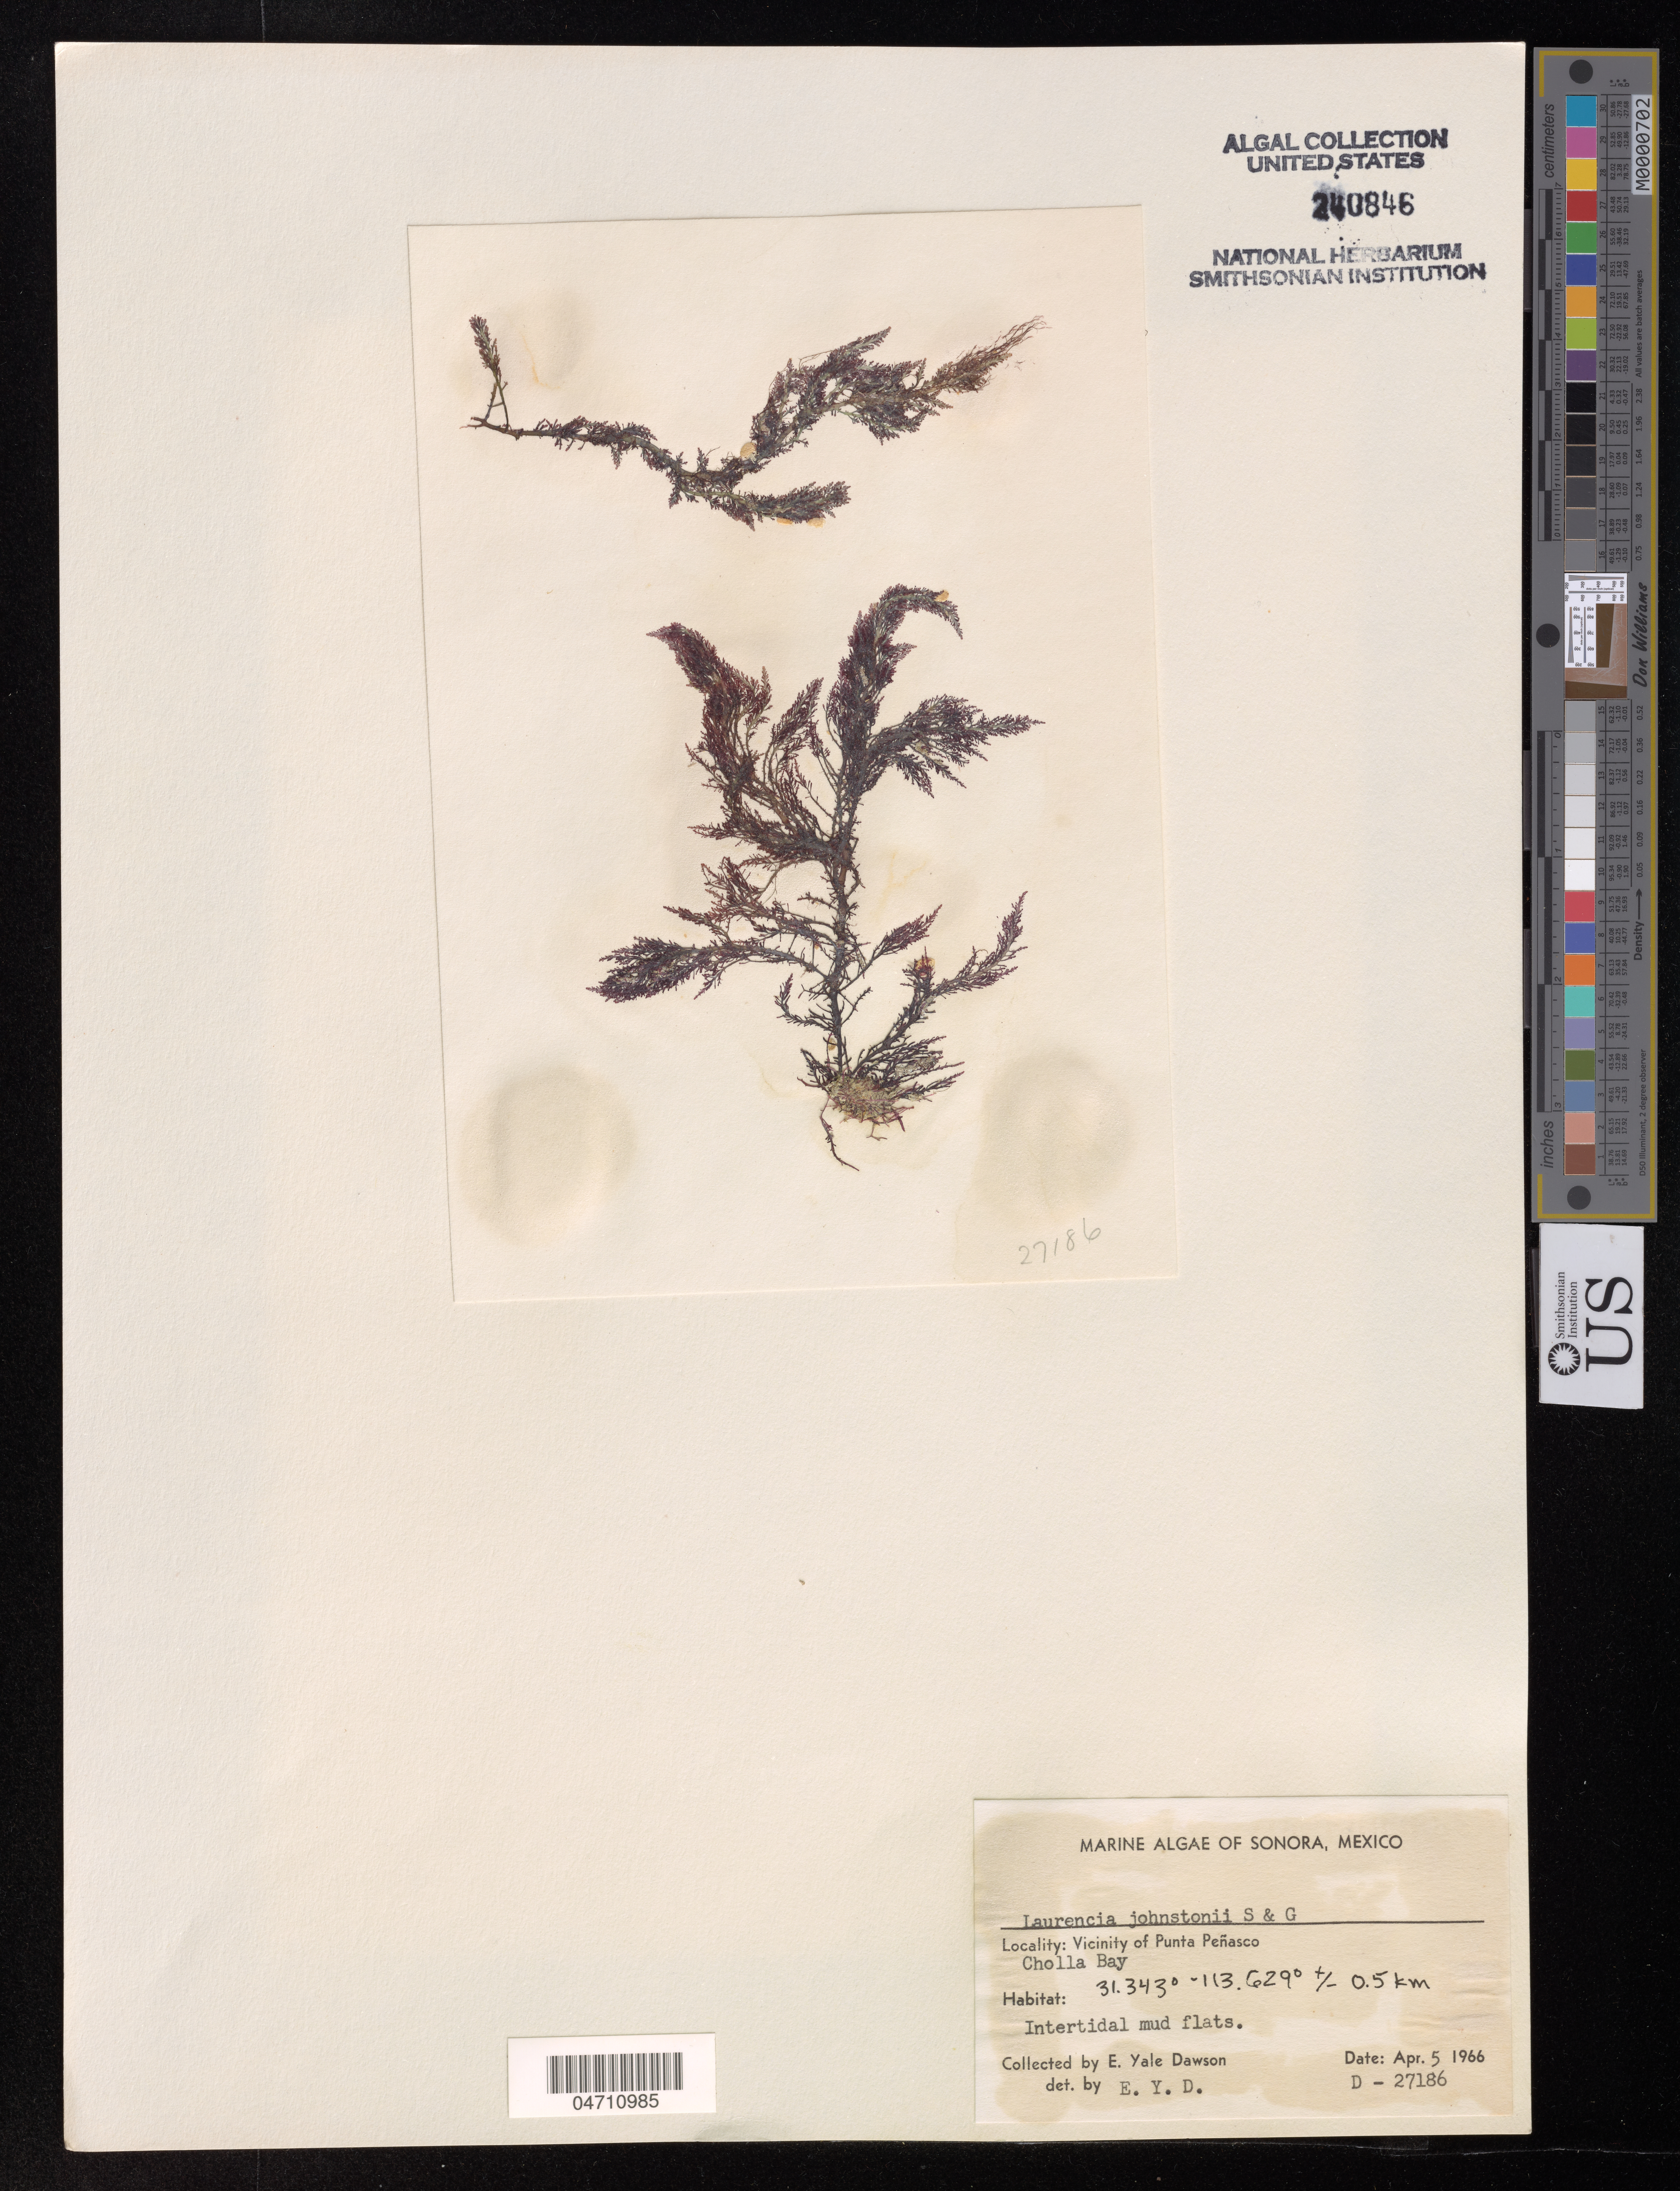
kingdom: Plantae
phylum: Rhodophyta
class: Florideophyceae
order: Ceramiales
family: Rhodomelaceae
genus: Laurencia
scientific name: Laurencia johnstonii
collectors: E. Y. Dawson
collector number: D - 27186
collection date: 1966-04-05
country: Mexico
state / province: Sonora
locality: Vicinity of Punta Peñasco. Cholla Bay.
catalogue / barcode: US 240846